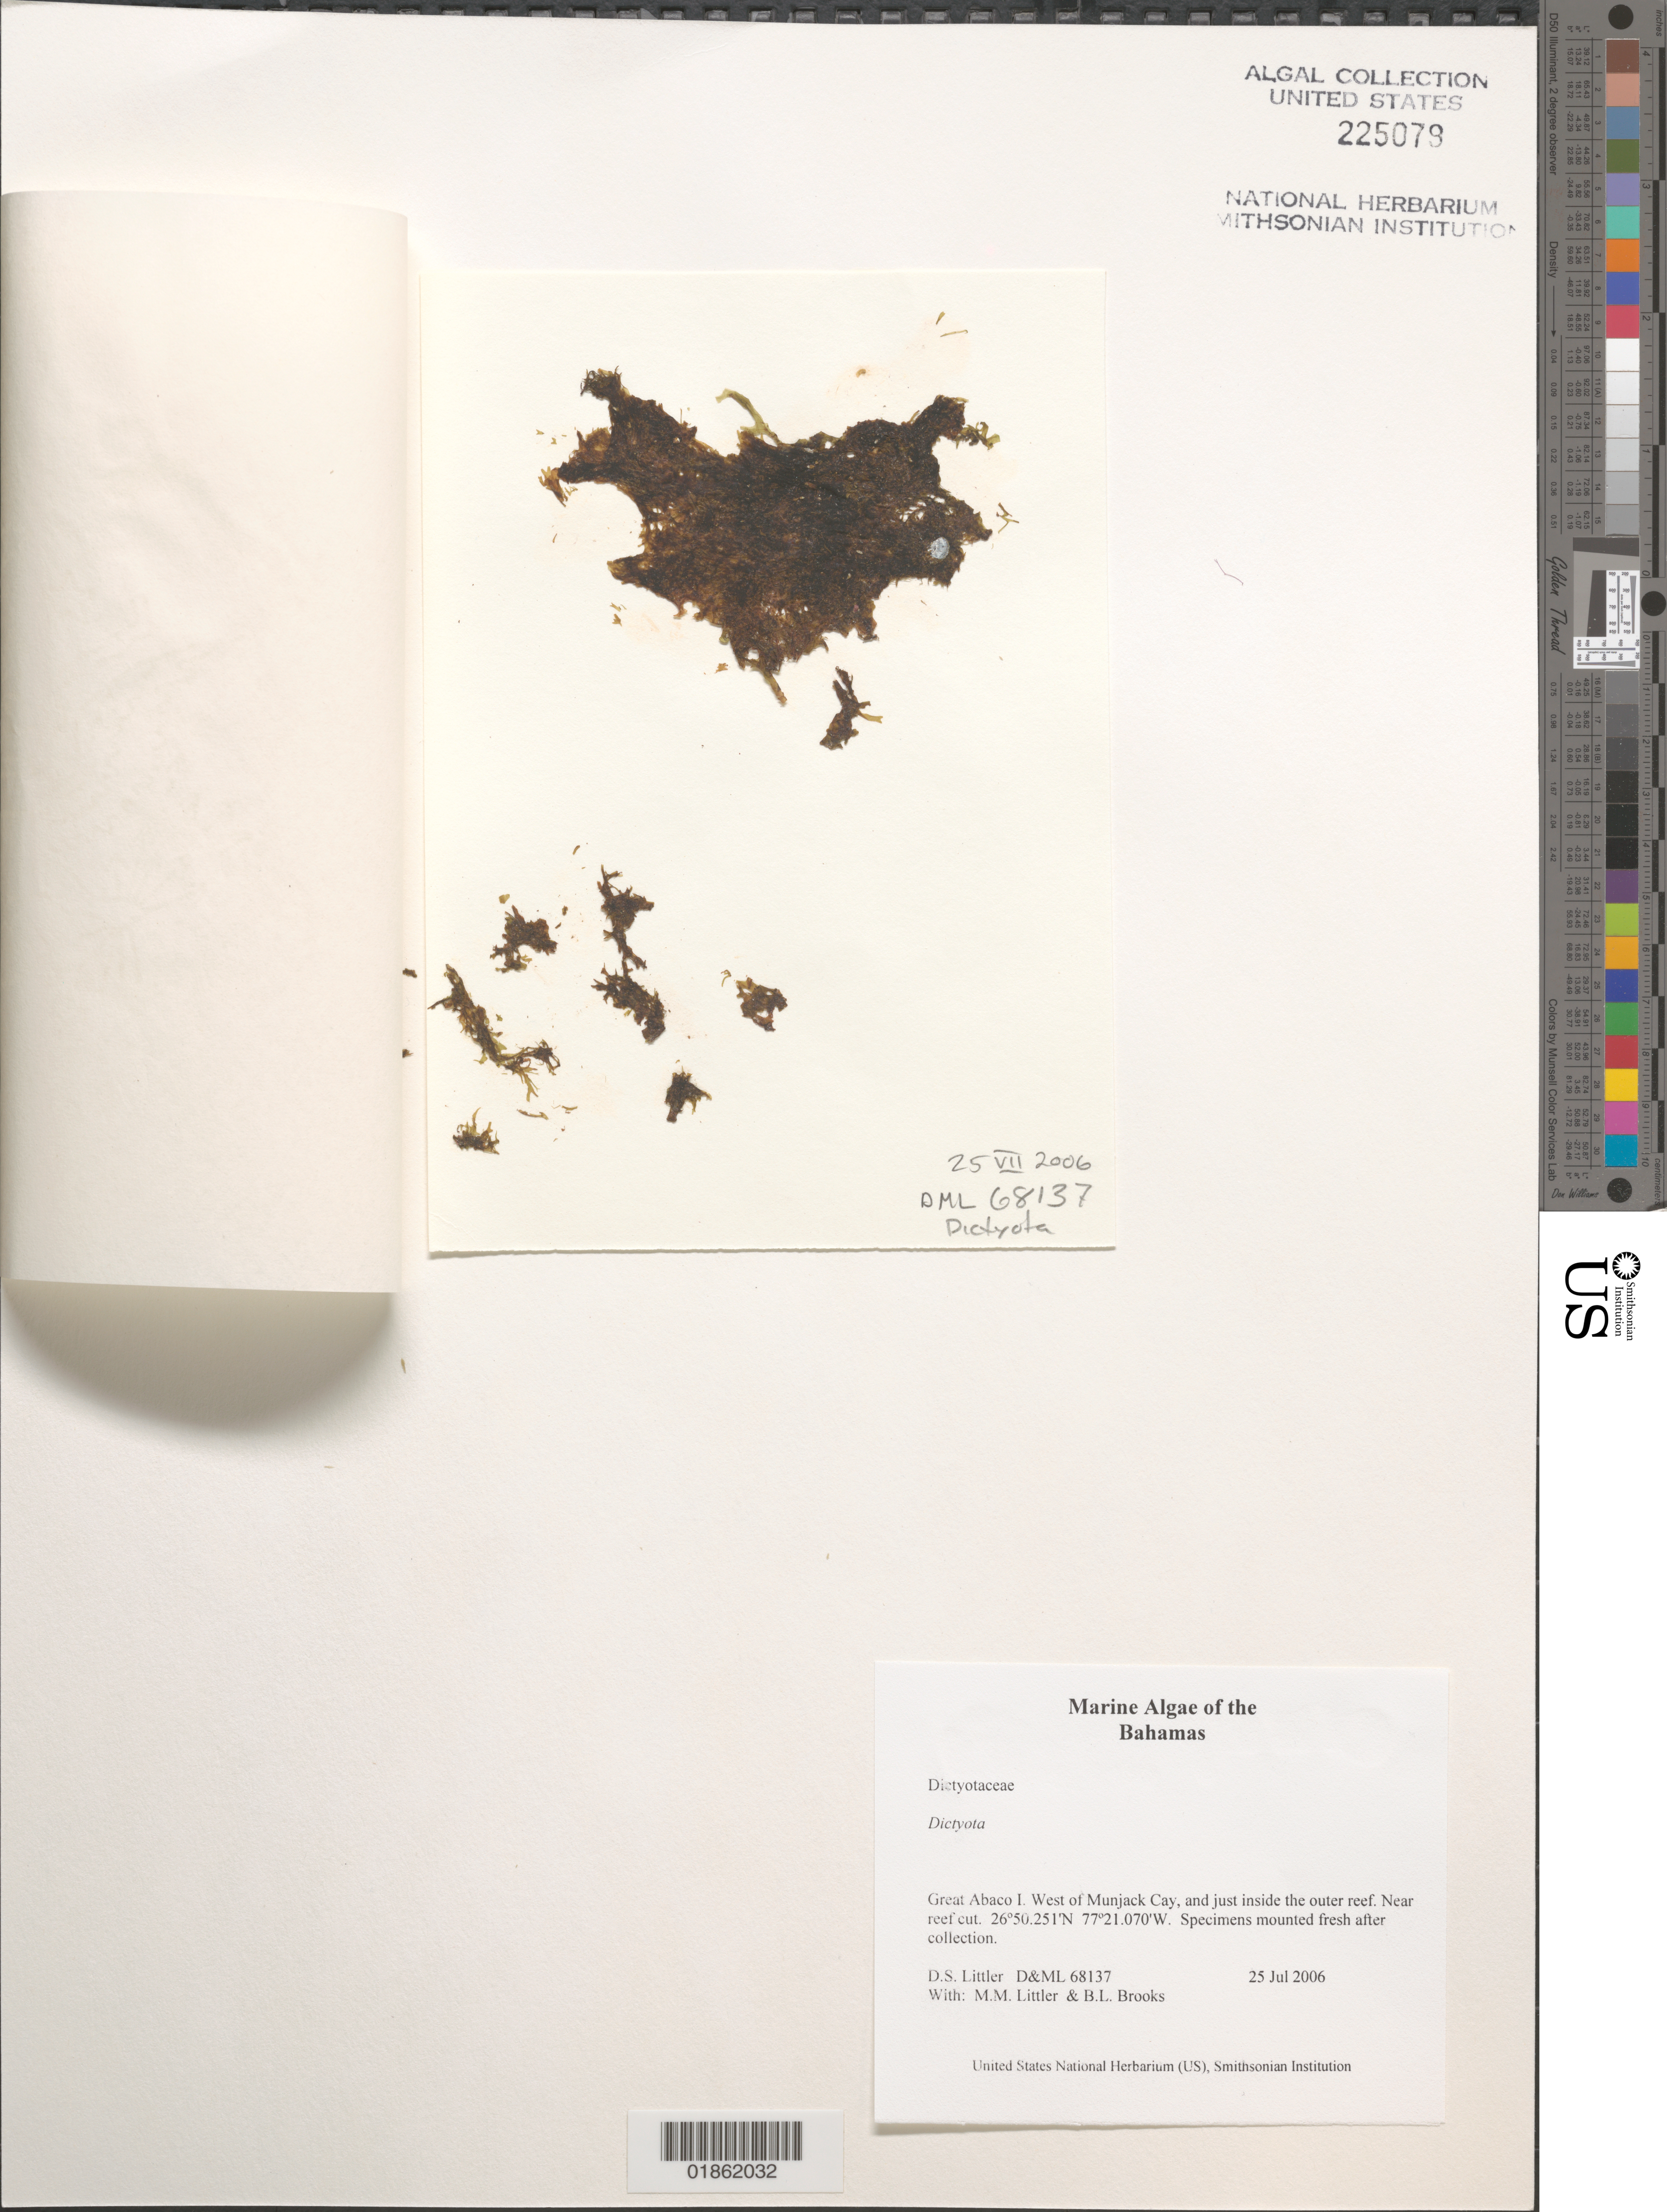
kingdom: Chromista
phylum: Ochrophyta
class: Phaeophyceae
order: Dictyotales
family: Dictyotaceae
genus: Dictyota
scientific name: Dictyota sp.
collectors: M. M. Littler, D. S. Littler & B. Brooks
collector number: D&ML 68137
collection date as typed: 25 Jul 2006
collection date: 2006-07-25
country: Bahamas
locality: West of Munjack Cay, just inside the outrer reef, near cut in reef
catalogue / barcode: US 225079